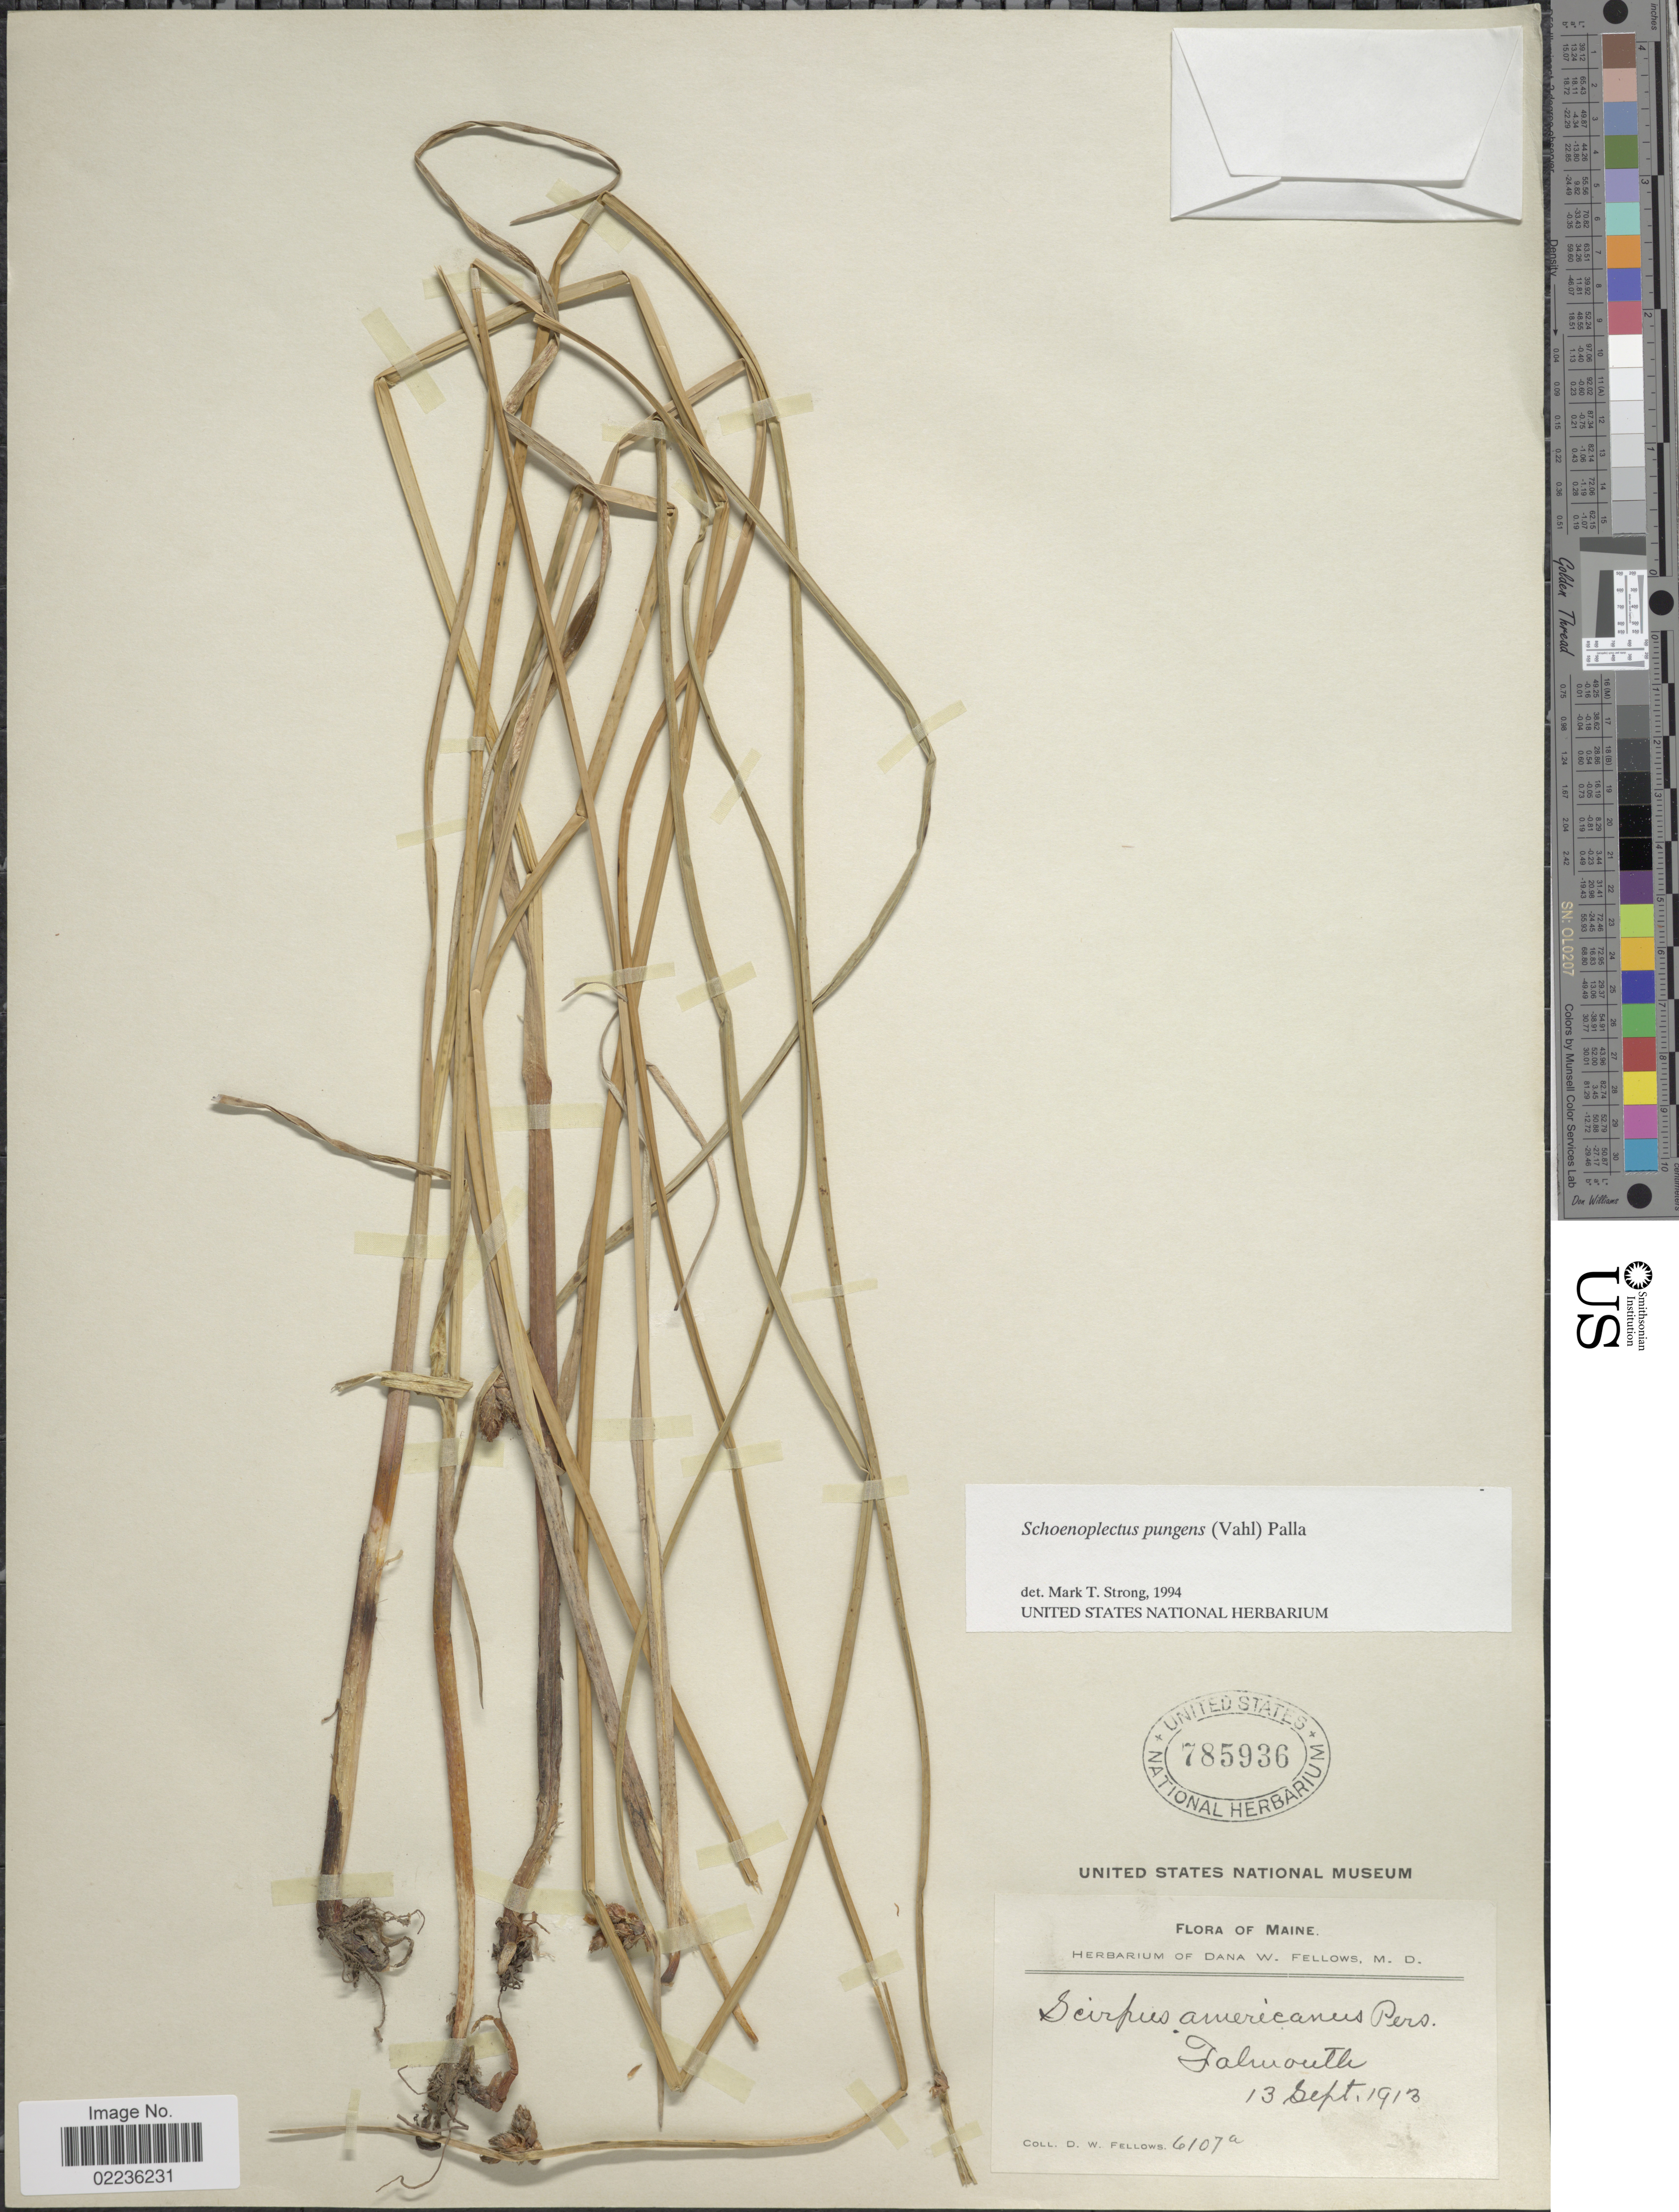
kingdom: Plantae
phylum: Tracheophyta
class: Liliopsida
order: Poales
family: Cyperaceae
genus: Schoenoplectus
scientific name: Schoenoplectus pungens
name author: (Vahl) Palla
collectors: D. W. Fellows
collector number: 6107a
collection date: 1913-09-13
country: United States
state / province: Maine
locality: Falmouth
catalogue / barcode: US 785936